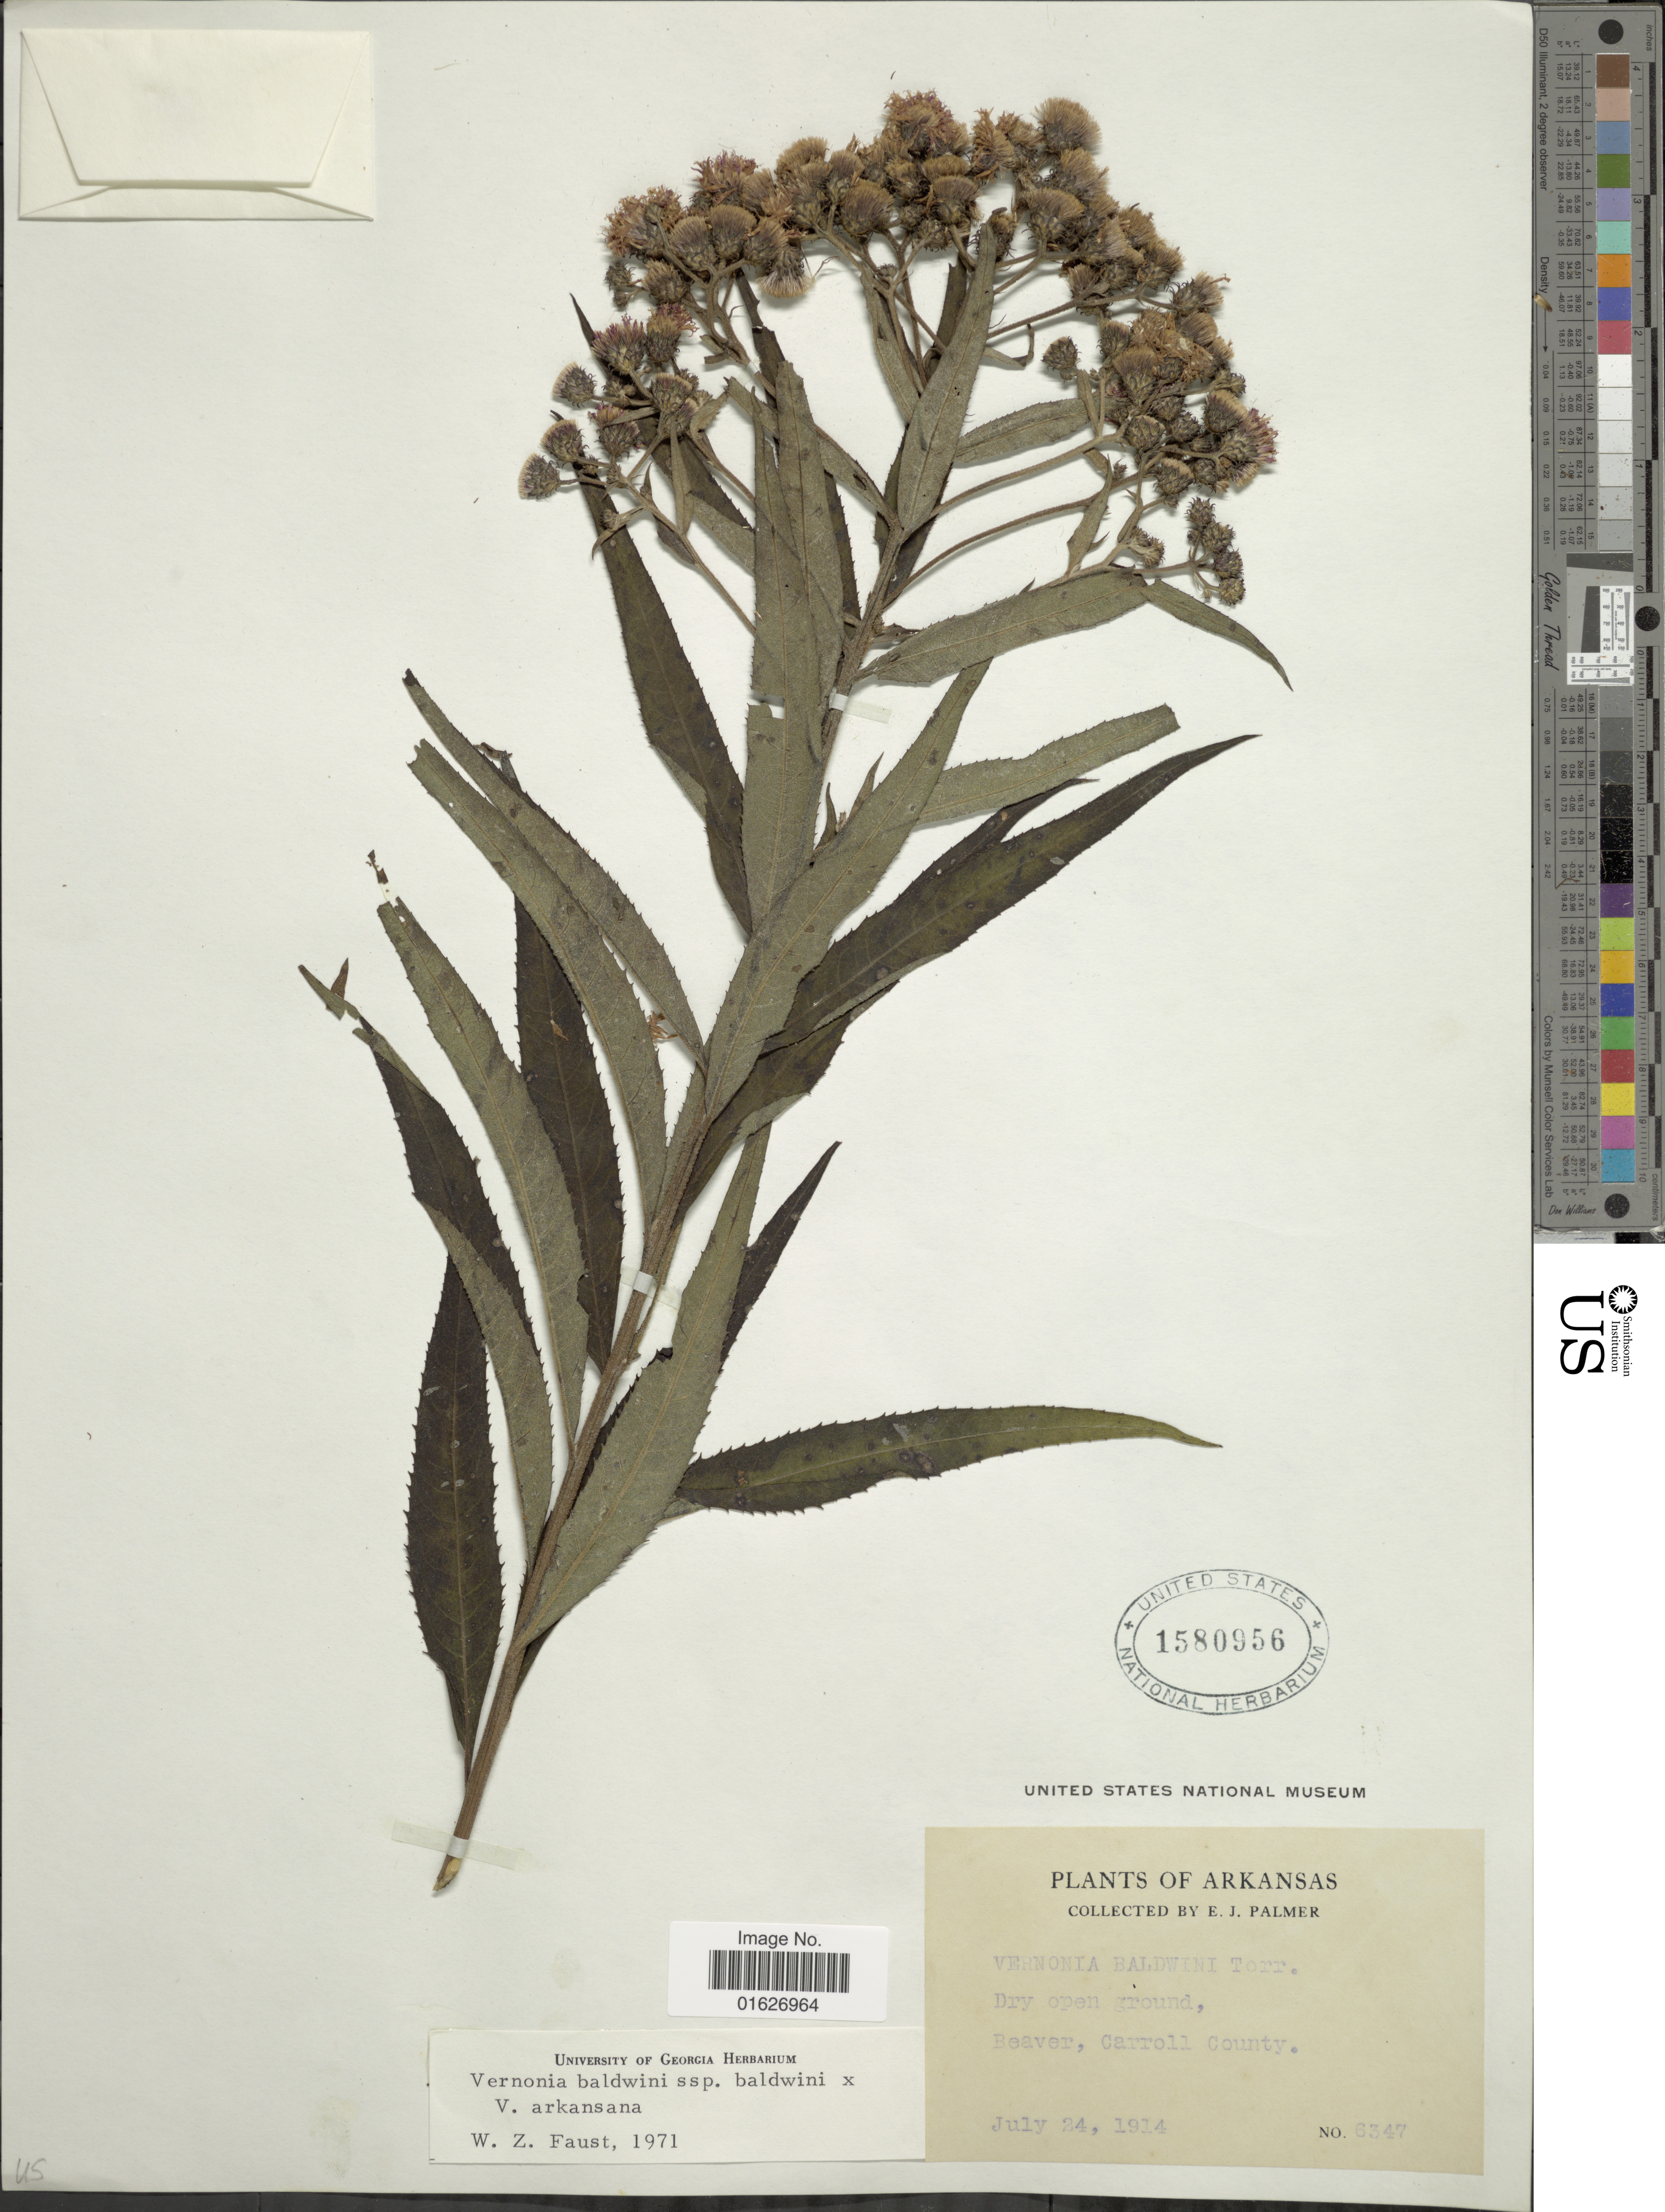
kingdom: Plantae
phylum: Tracheophyta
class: Magnoliopsida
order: Asterales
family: Asteraceae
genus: Vernonia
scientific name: Vernonia baldwinii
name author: Torr.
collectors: E. J. Palmer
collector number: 6347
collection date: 1914-07-24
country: United States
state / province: Arkansas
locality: Beaver, Carroll County.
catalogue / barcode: US 1580956